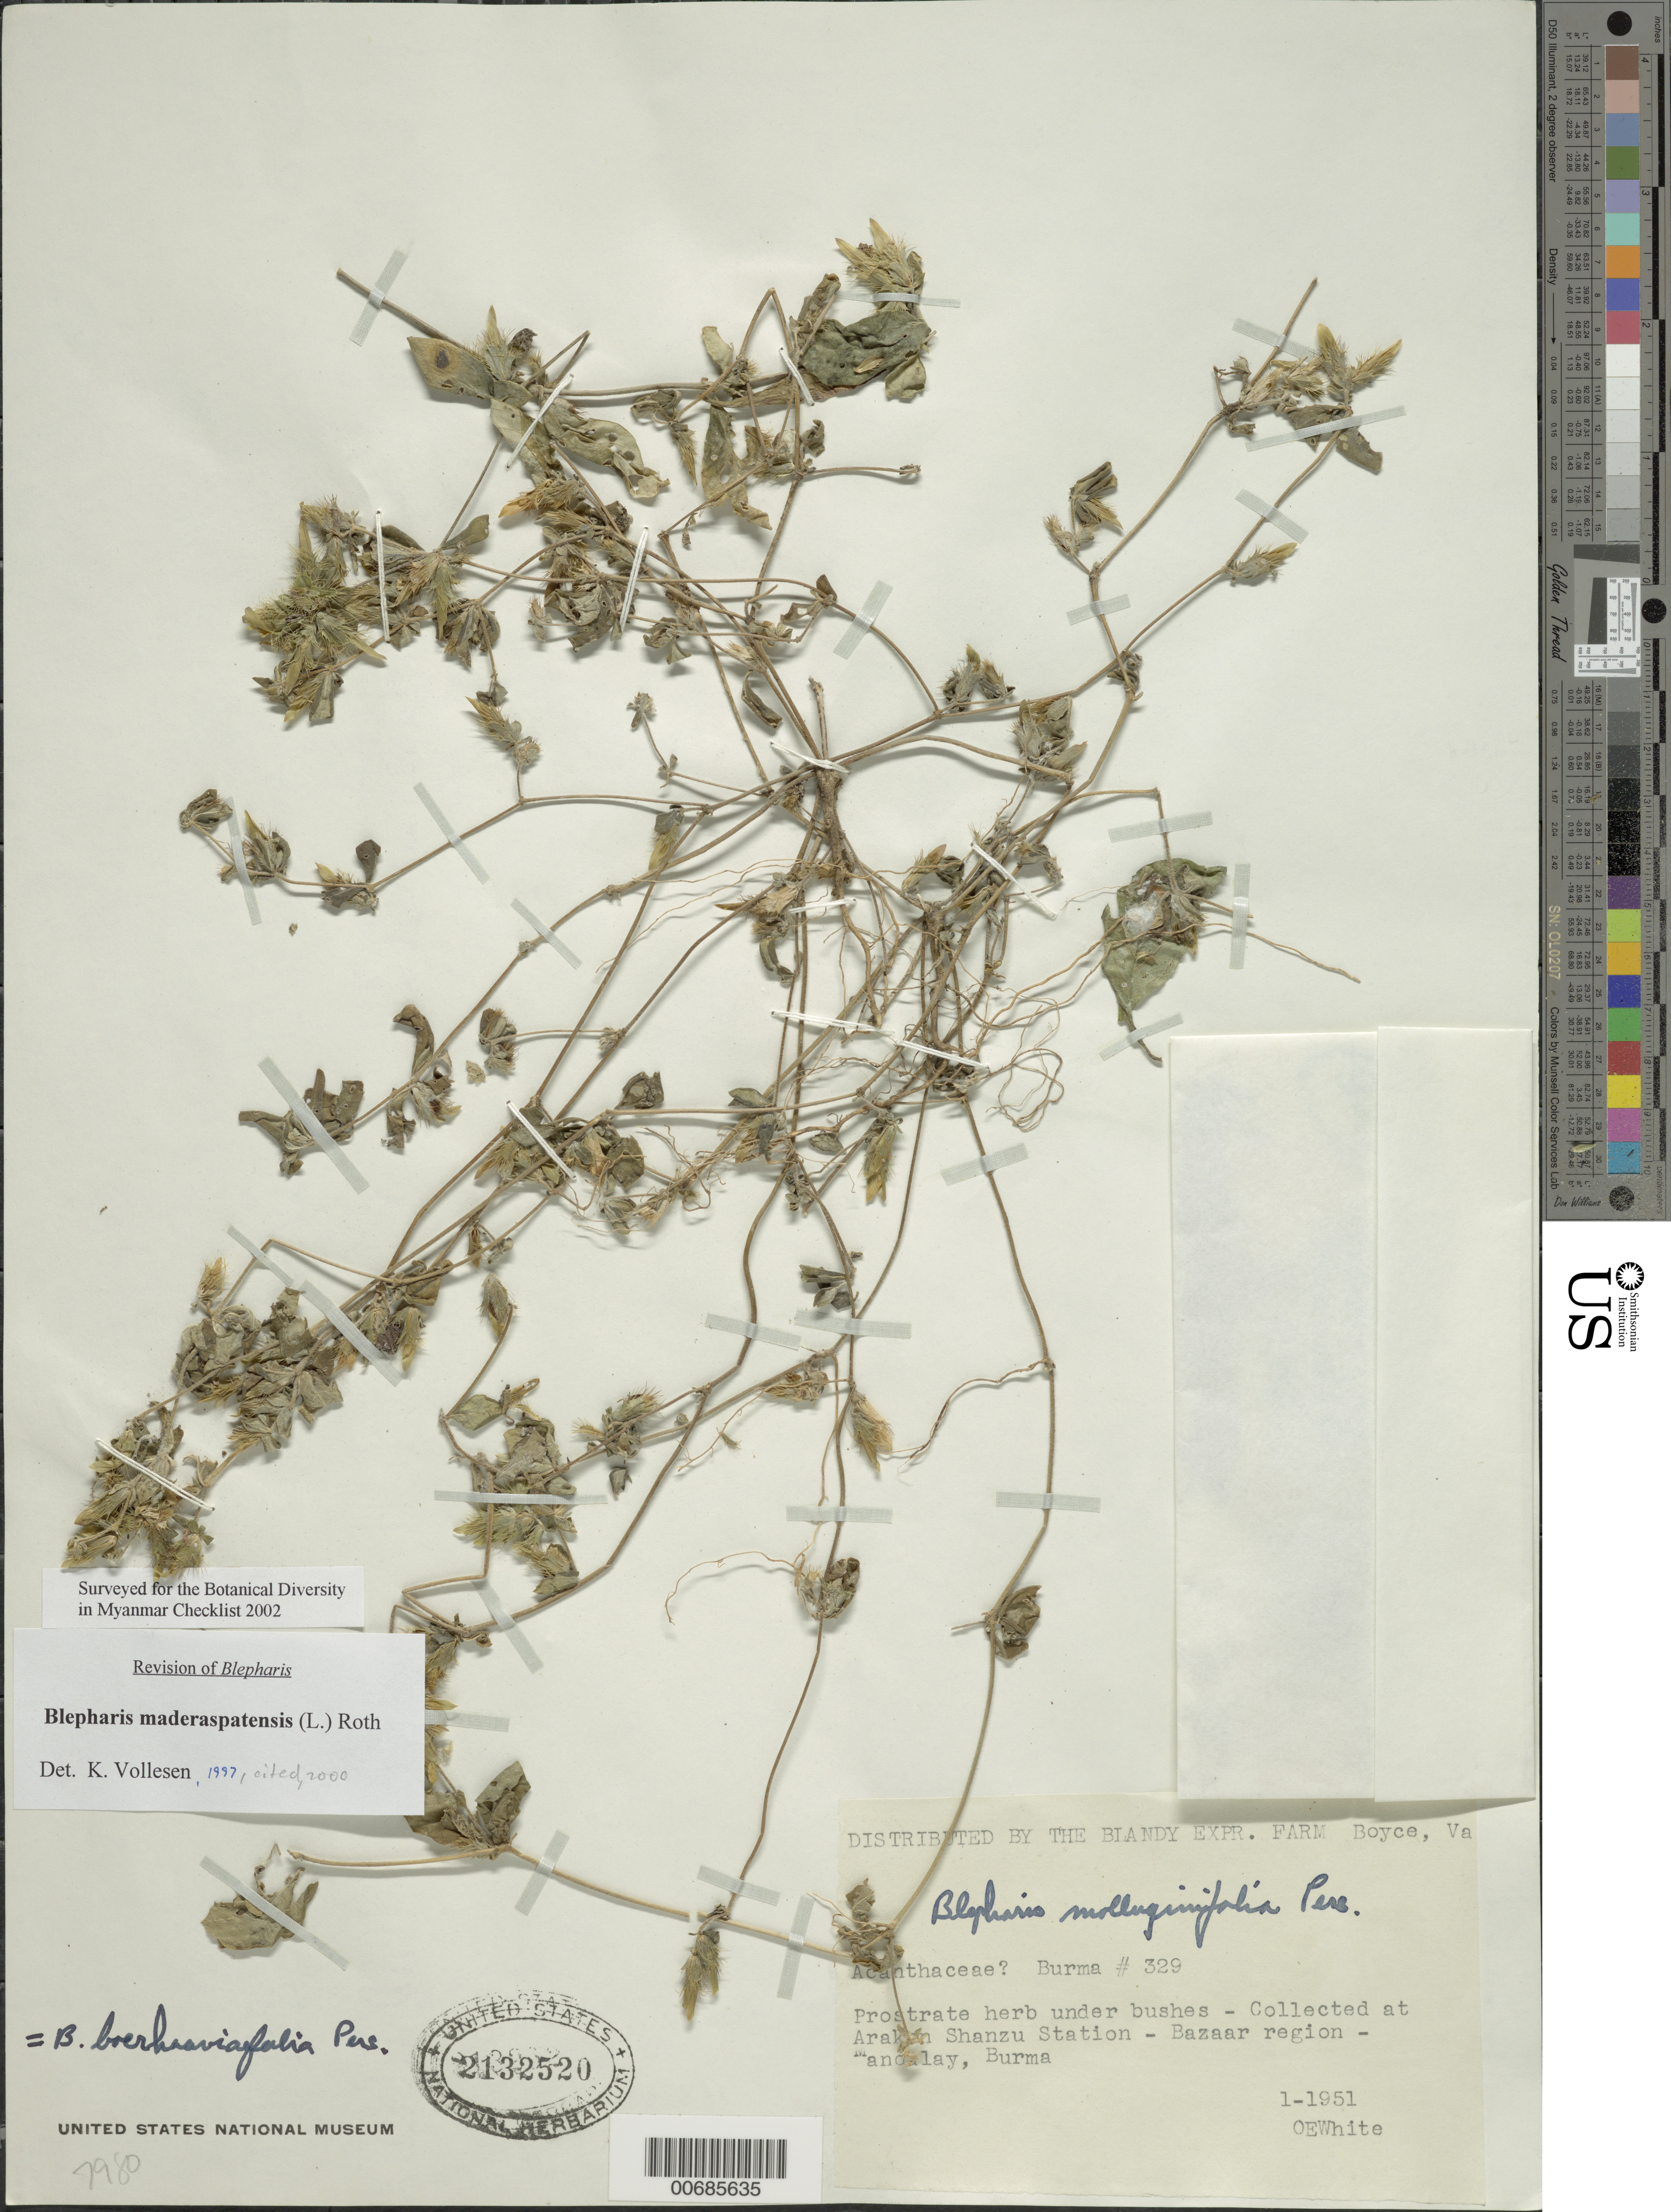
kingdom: Plantae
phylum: Tracheophyta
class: Magnoliopsida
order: Lamiales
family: Acanthaceae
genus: Blepharis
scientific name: Blepharis maderaspatensis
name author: (L.) B. Heyne ex Roth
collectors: O. E. White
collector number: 329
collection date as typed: Jan 1951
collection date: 1951-01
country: Myanmar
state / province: Mandalay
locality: Arakan Shanzu Station - Bazaar Region - Mandalay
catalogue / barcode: US 2132520